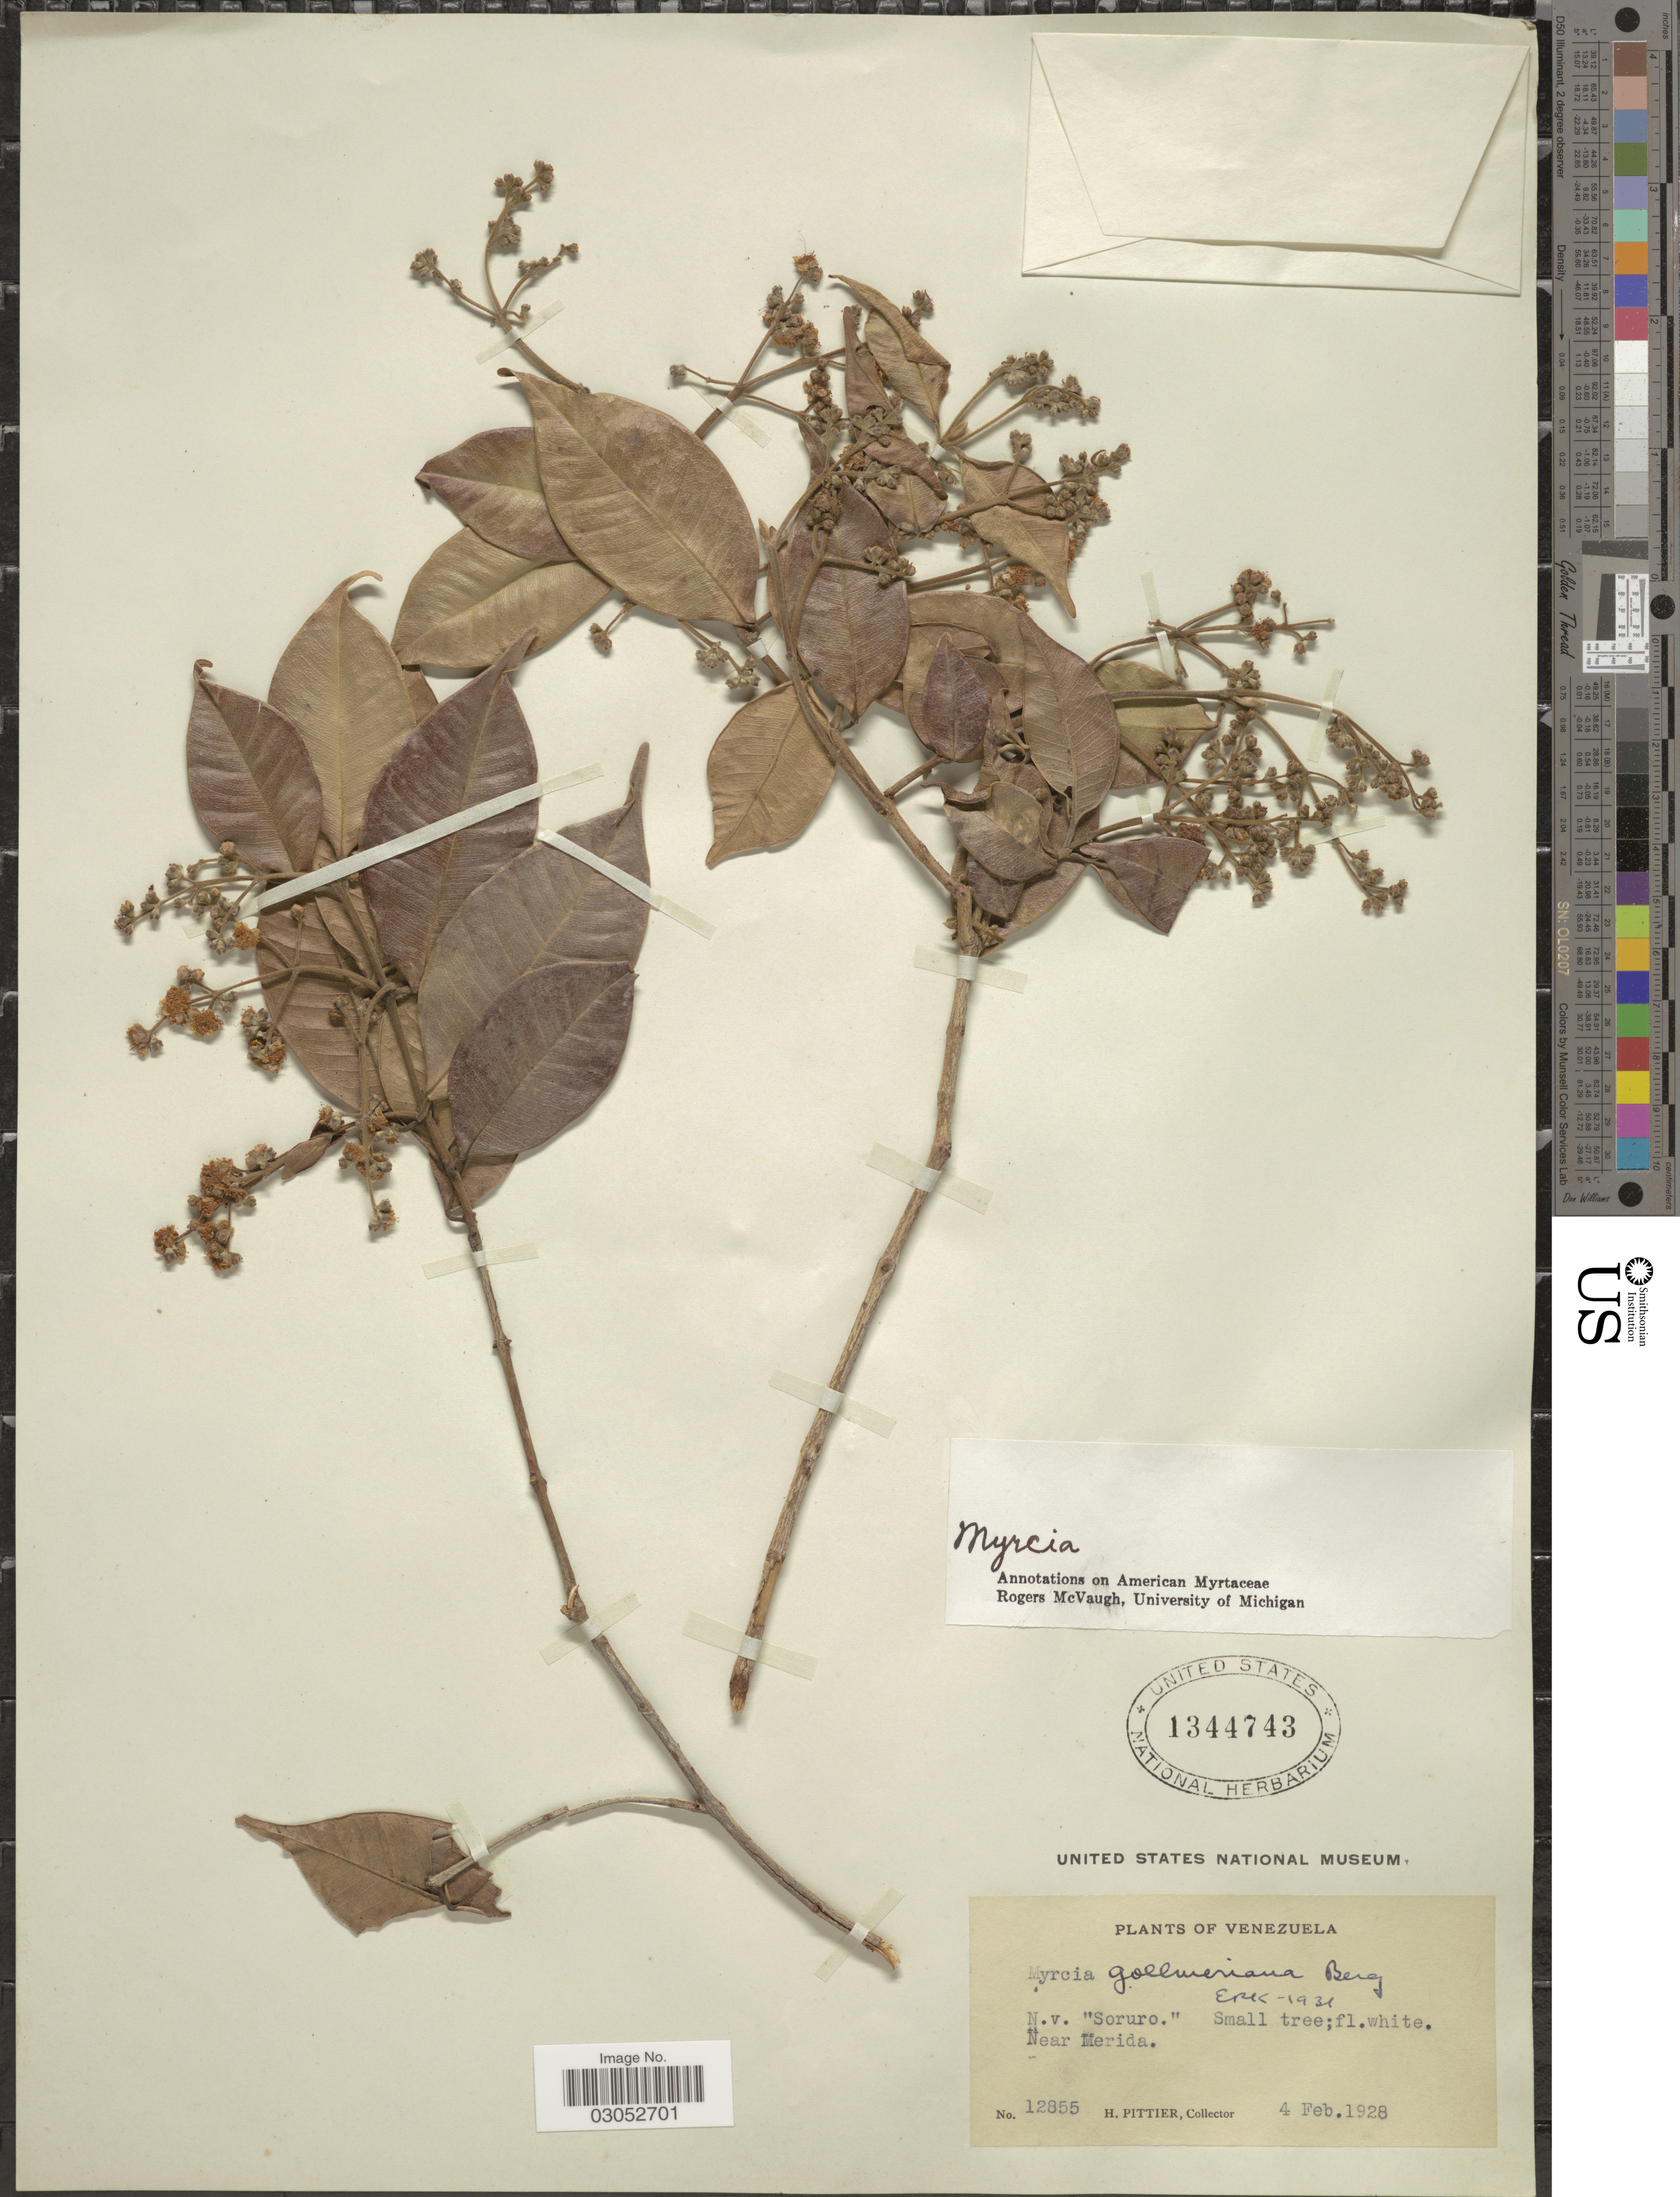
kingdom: Plantae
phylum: Tracheophyta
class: Magnoliopsida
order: Myrtales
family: Myrtaceae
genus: Myrcia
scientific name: Myrcia sp.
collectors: H. F. Pittier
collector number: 12855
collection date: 1928-02-04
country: Venezuela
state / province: Mérida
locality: Near Merida.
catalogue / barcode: US 1344743